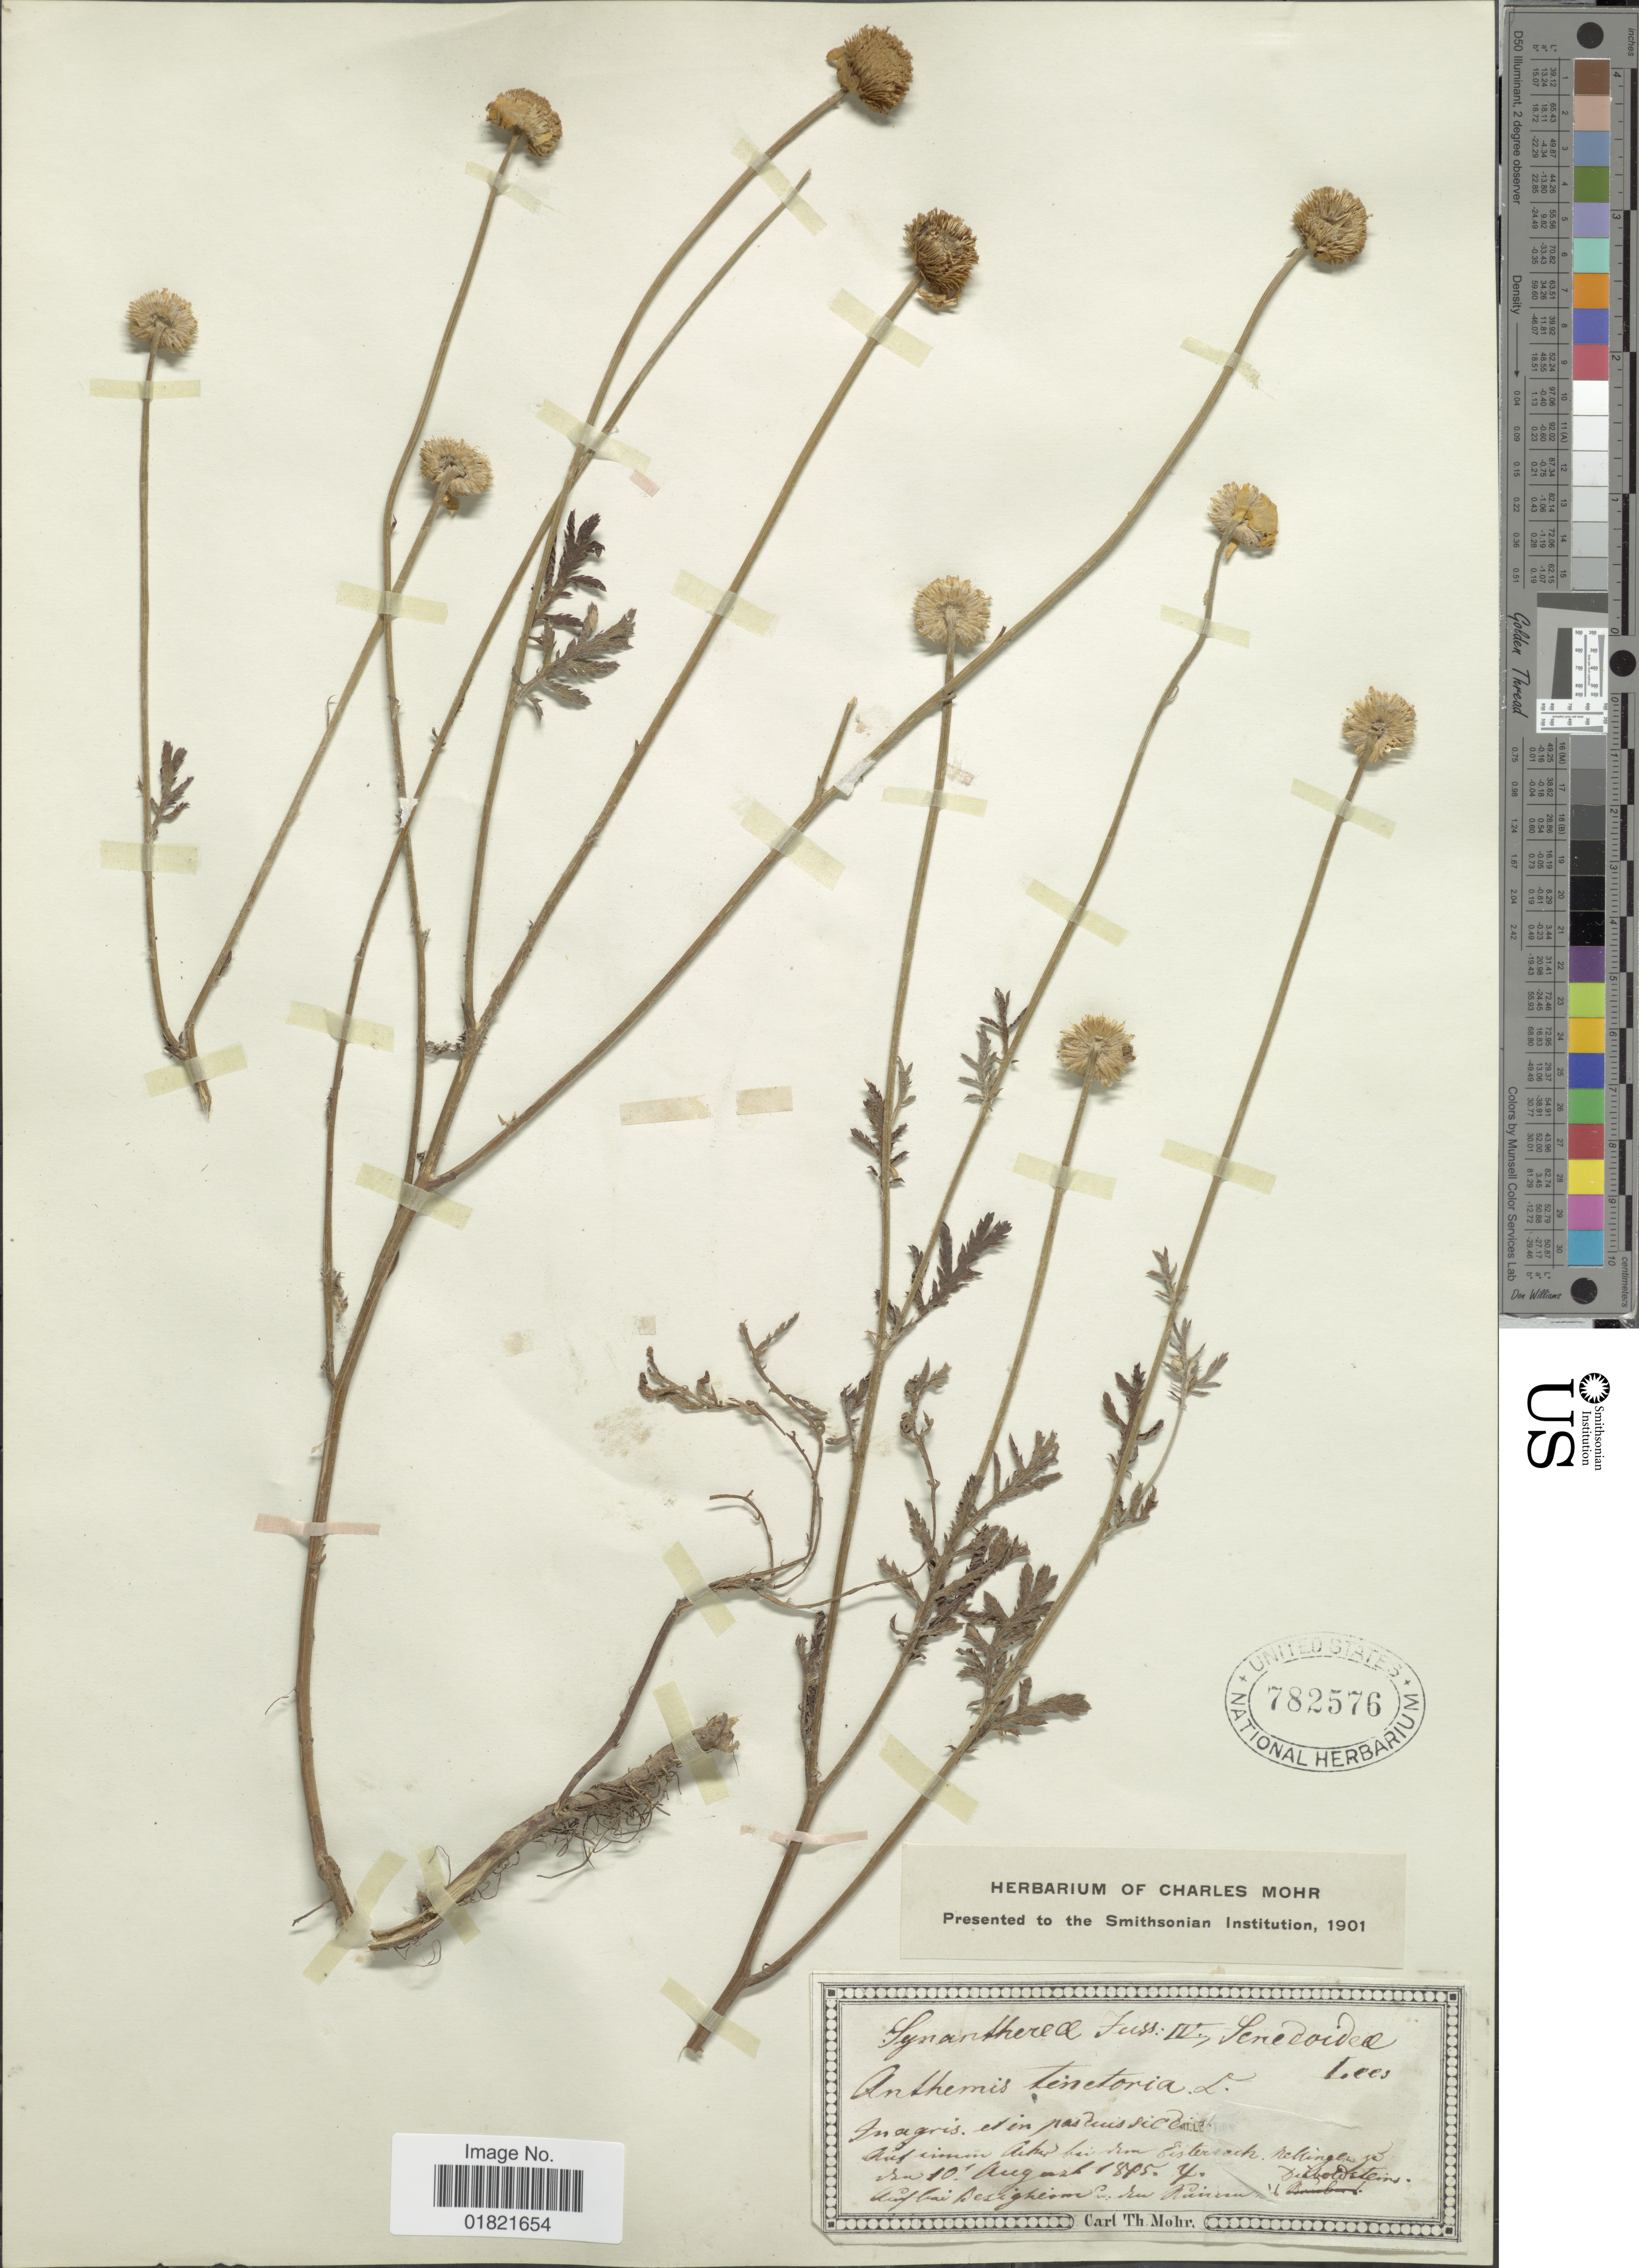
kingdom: Plantae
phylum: Tracheophyta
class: Magnoliopsida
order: Asterales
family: Asteraceae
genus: Anthemis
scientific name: Anthemis tinctoria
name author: L.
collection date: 1895-08-10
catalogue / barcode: US 782576